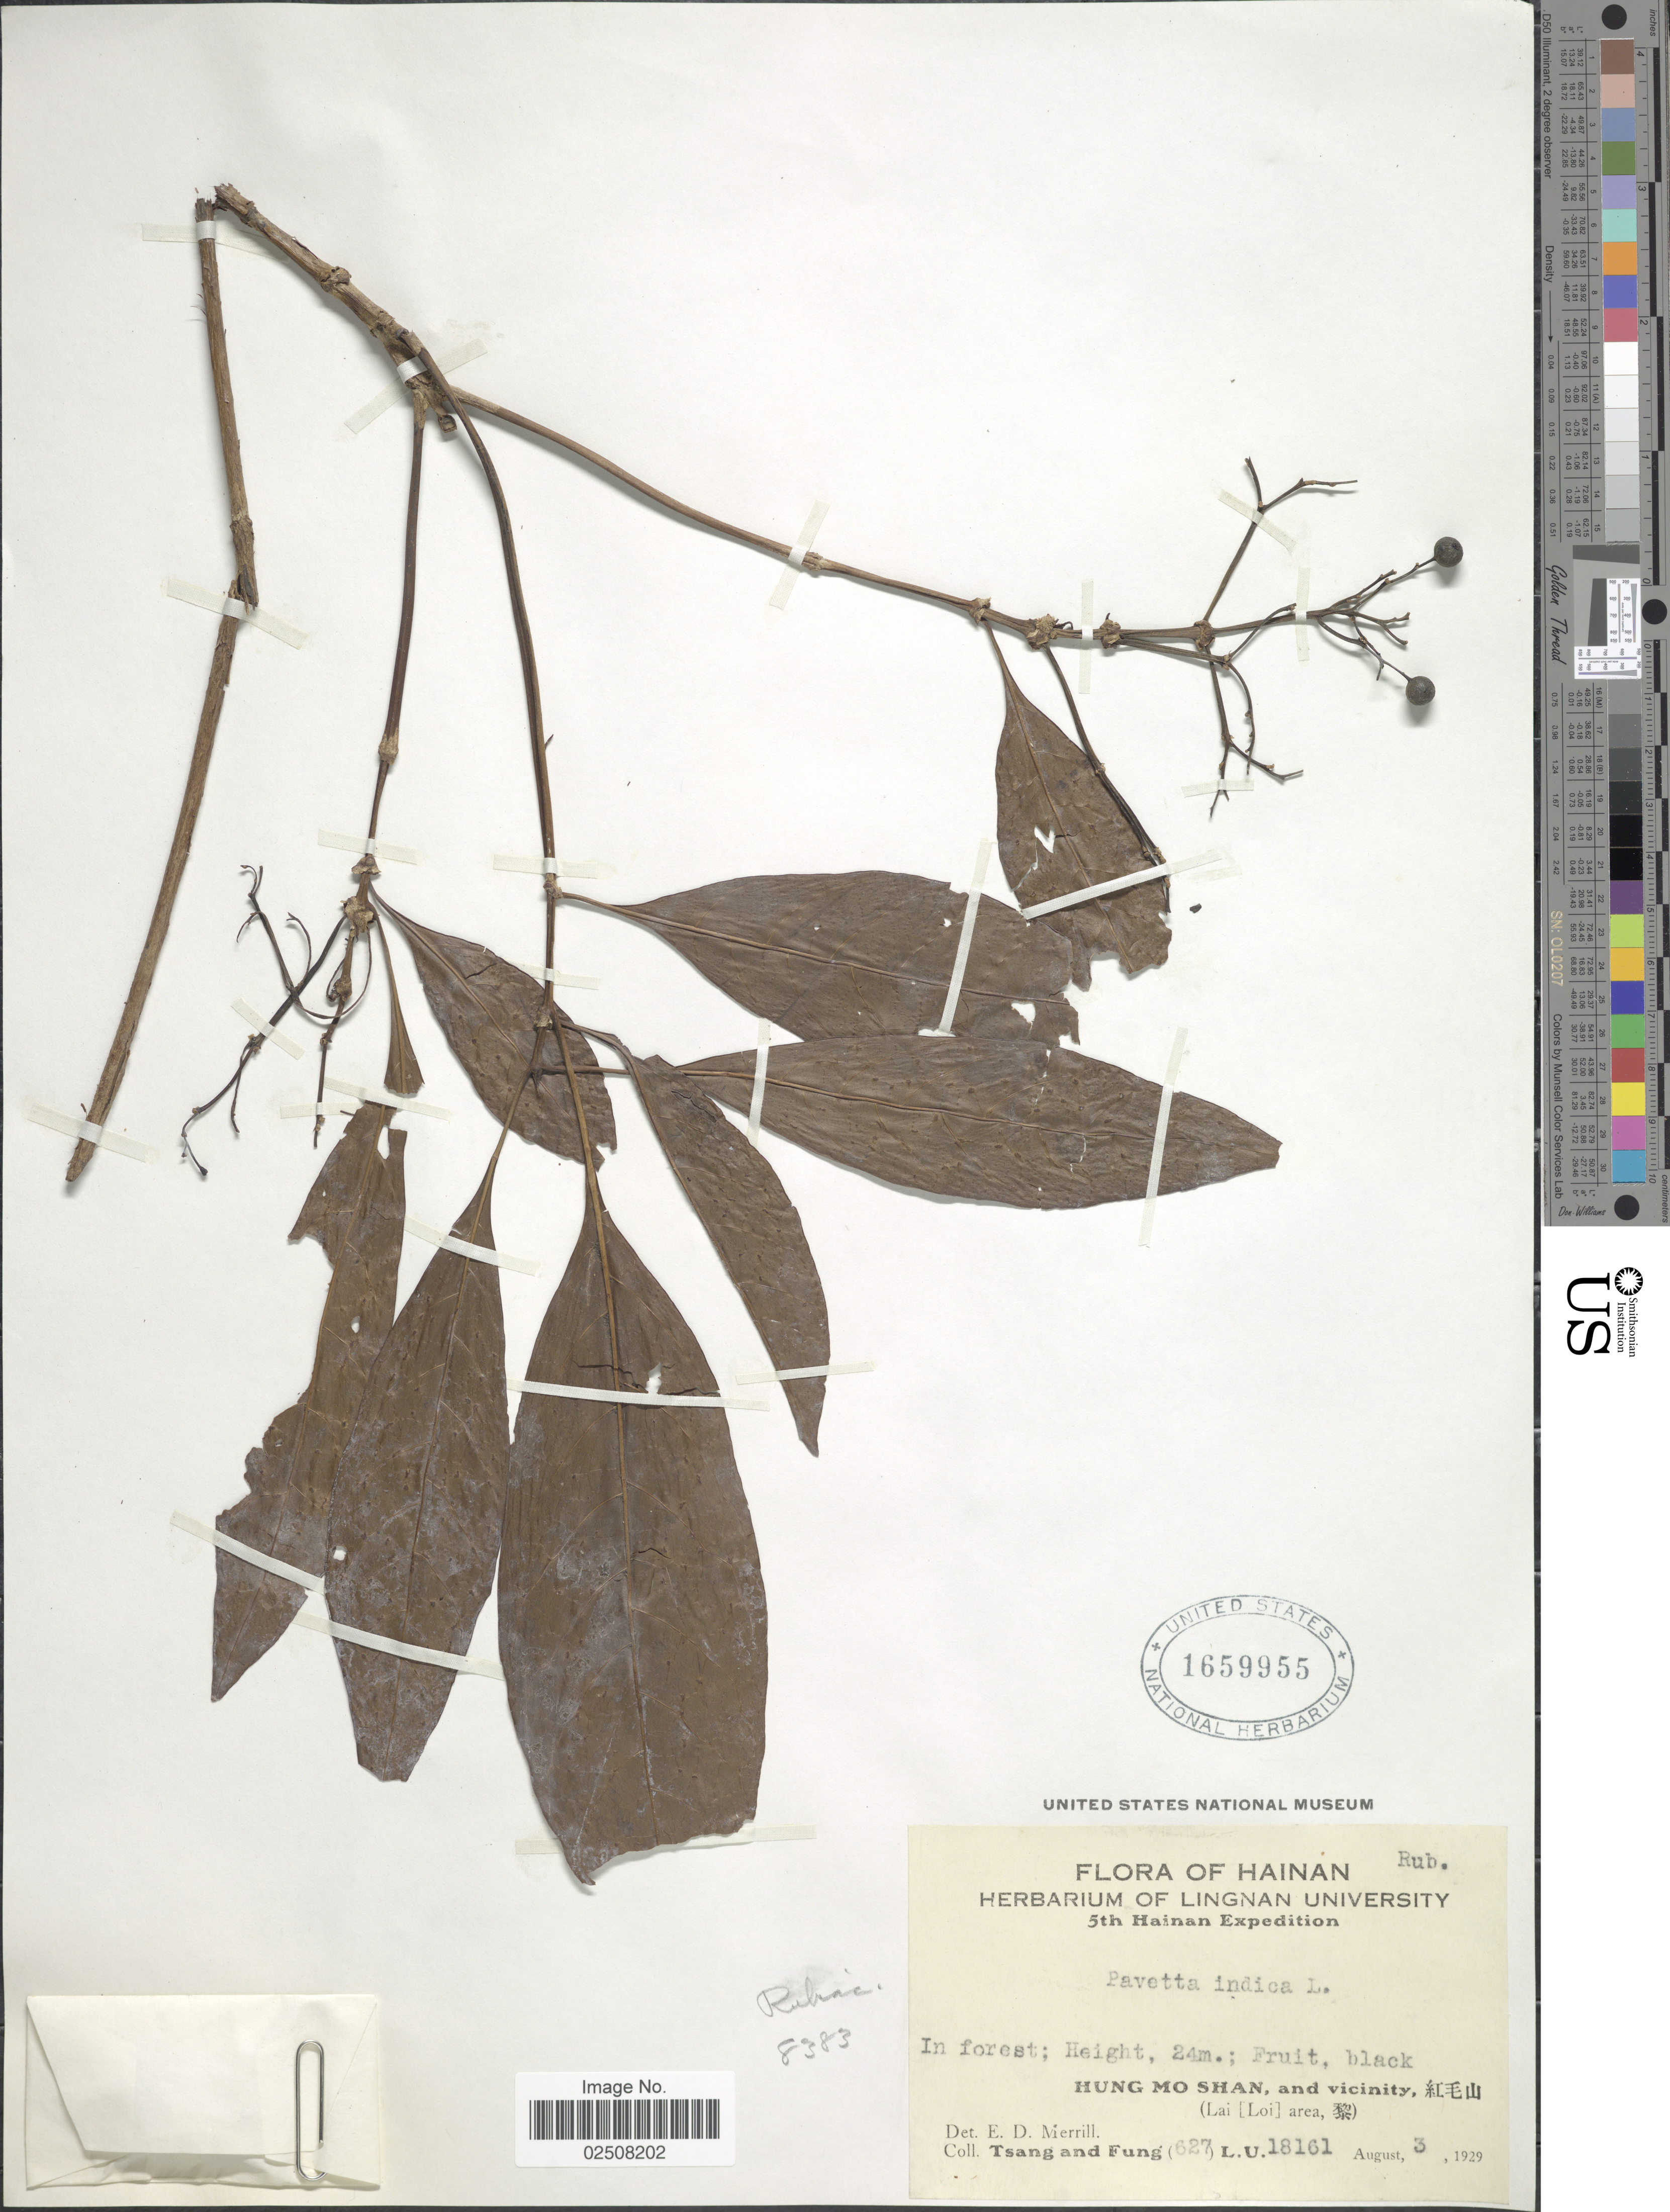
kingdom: Plantae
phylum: Tracheophyta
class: Magnoliopsida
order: Gentianales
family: Rubiaceae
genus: Pavetta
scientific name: Pavetta indica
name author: L.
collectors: -. T'sang & Fung, --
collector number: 627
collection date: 1929-08-03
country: China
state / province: Hainan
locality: In forest; Hung Mo Shan, and vicinity, (Lai [Loi] area]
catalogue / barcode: US 1659955